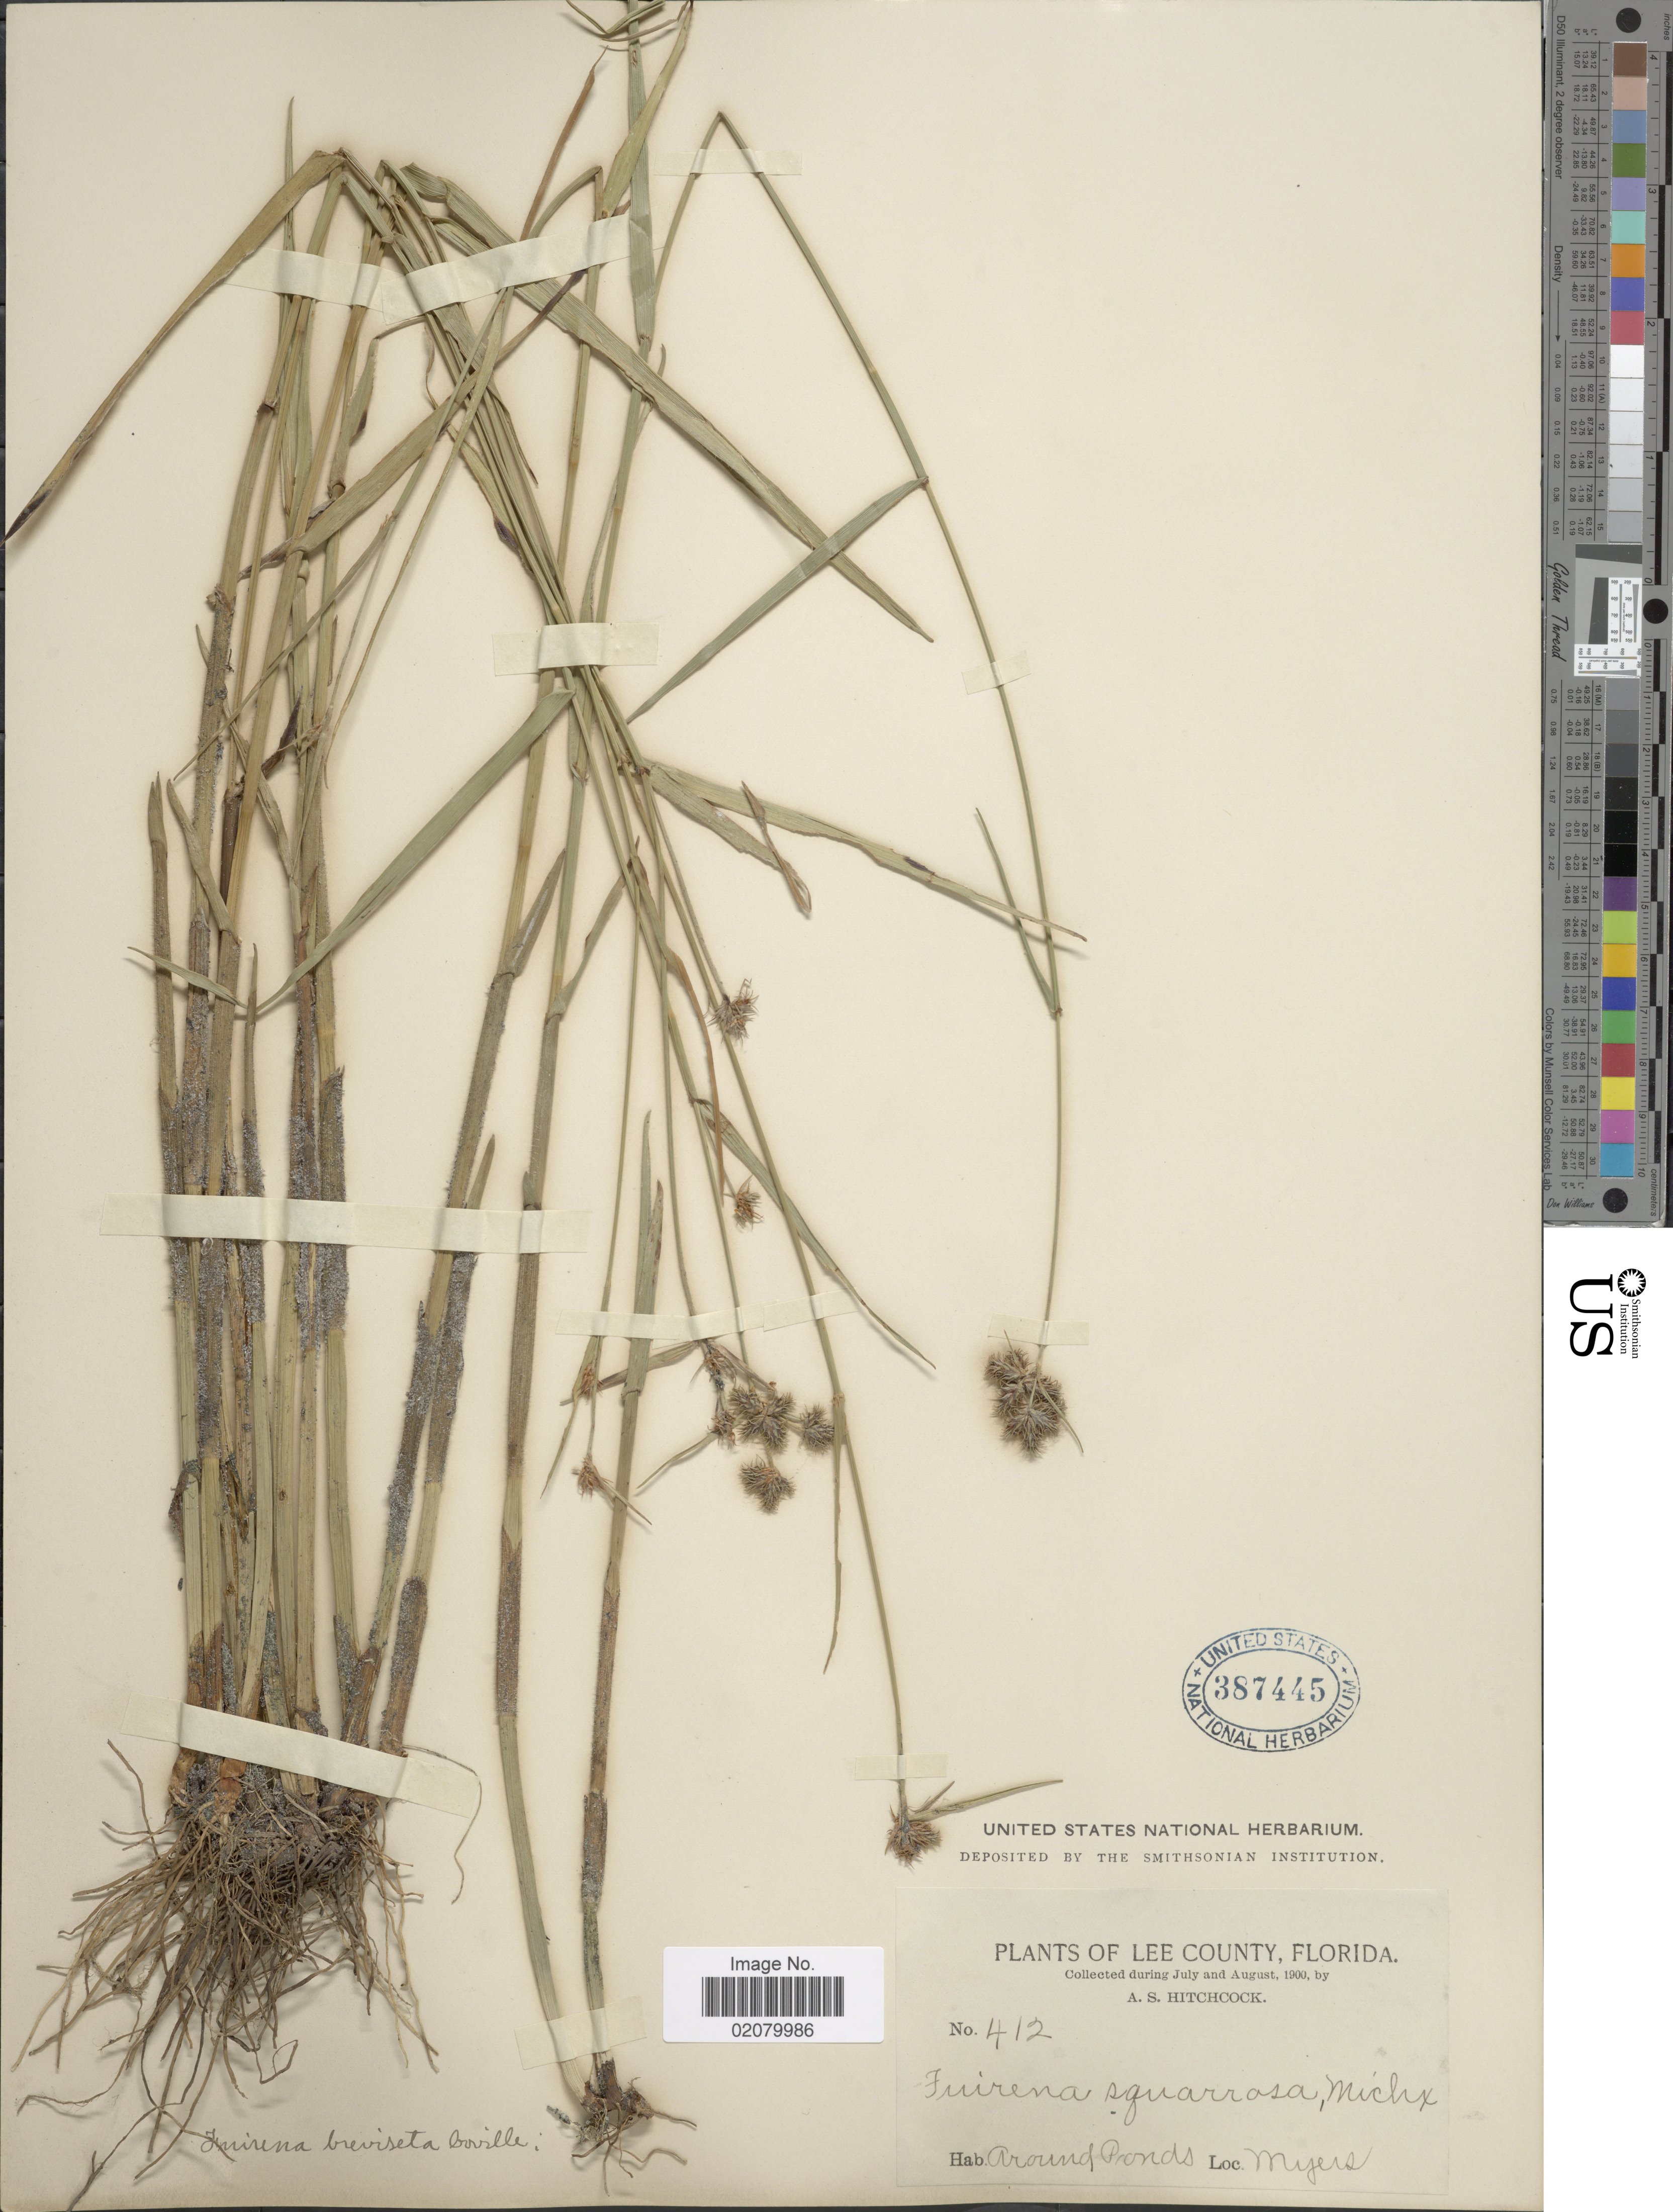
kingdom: Plantae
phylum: Tracheophyta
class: Liliopsida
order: Poales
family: Cyperaceae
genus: Fuirena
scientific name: Fuirena squarrosa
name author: Michx.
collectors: A. S. Hitchcock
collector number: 412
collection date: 1900-07/1900-08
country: United States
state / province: Florida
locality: Lee County, Myers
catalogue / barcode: US 387445